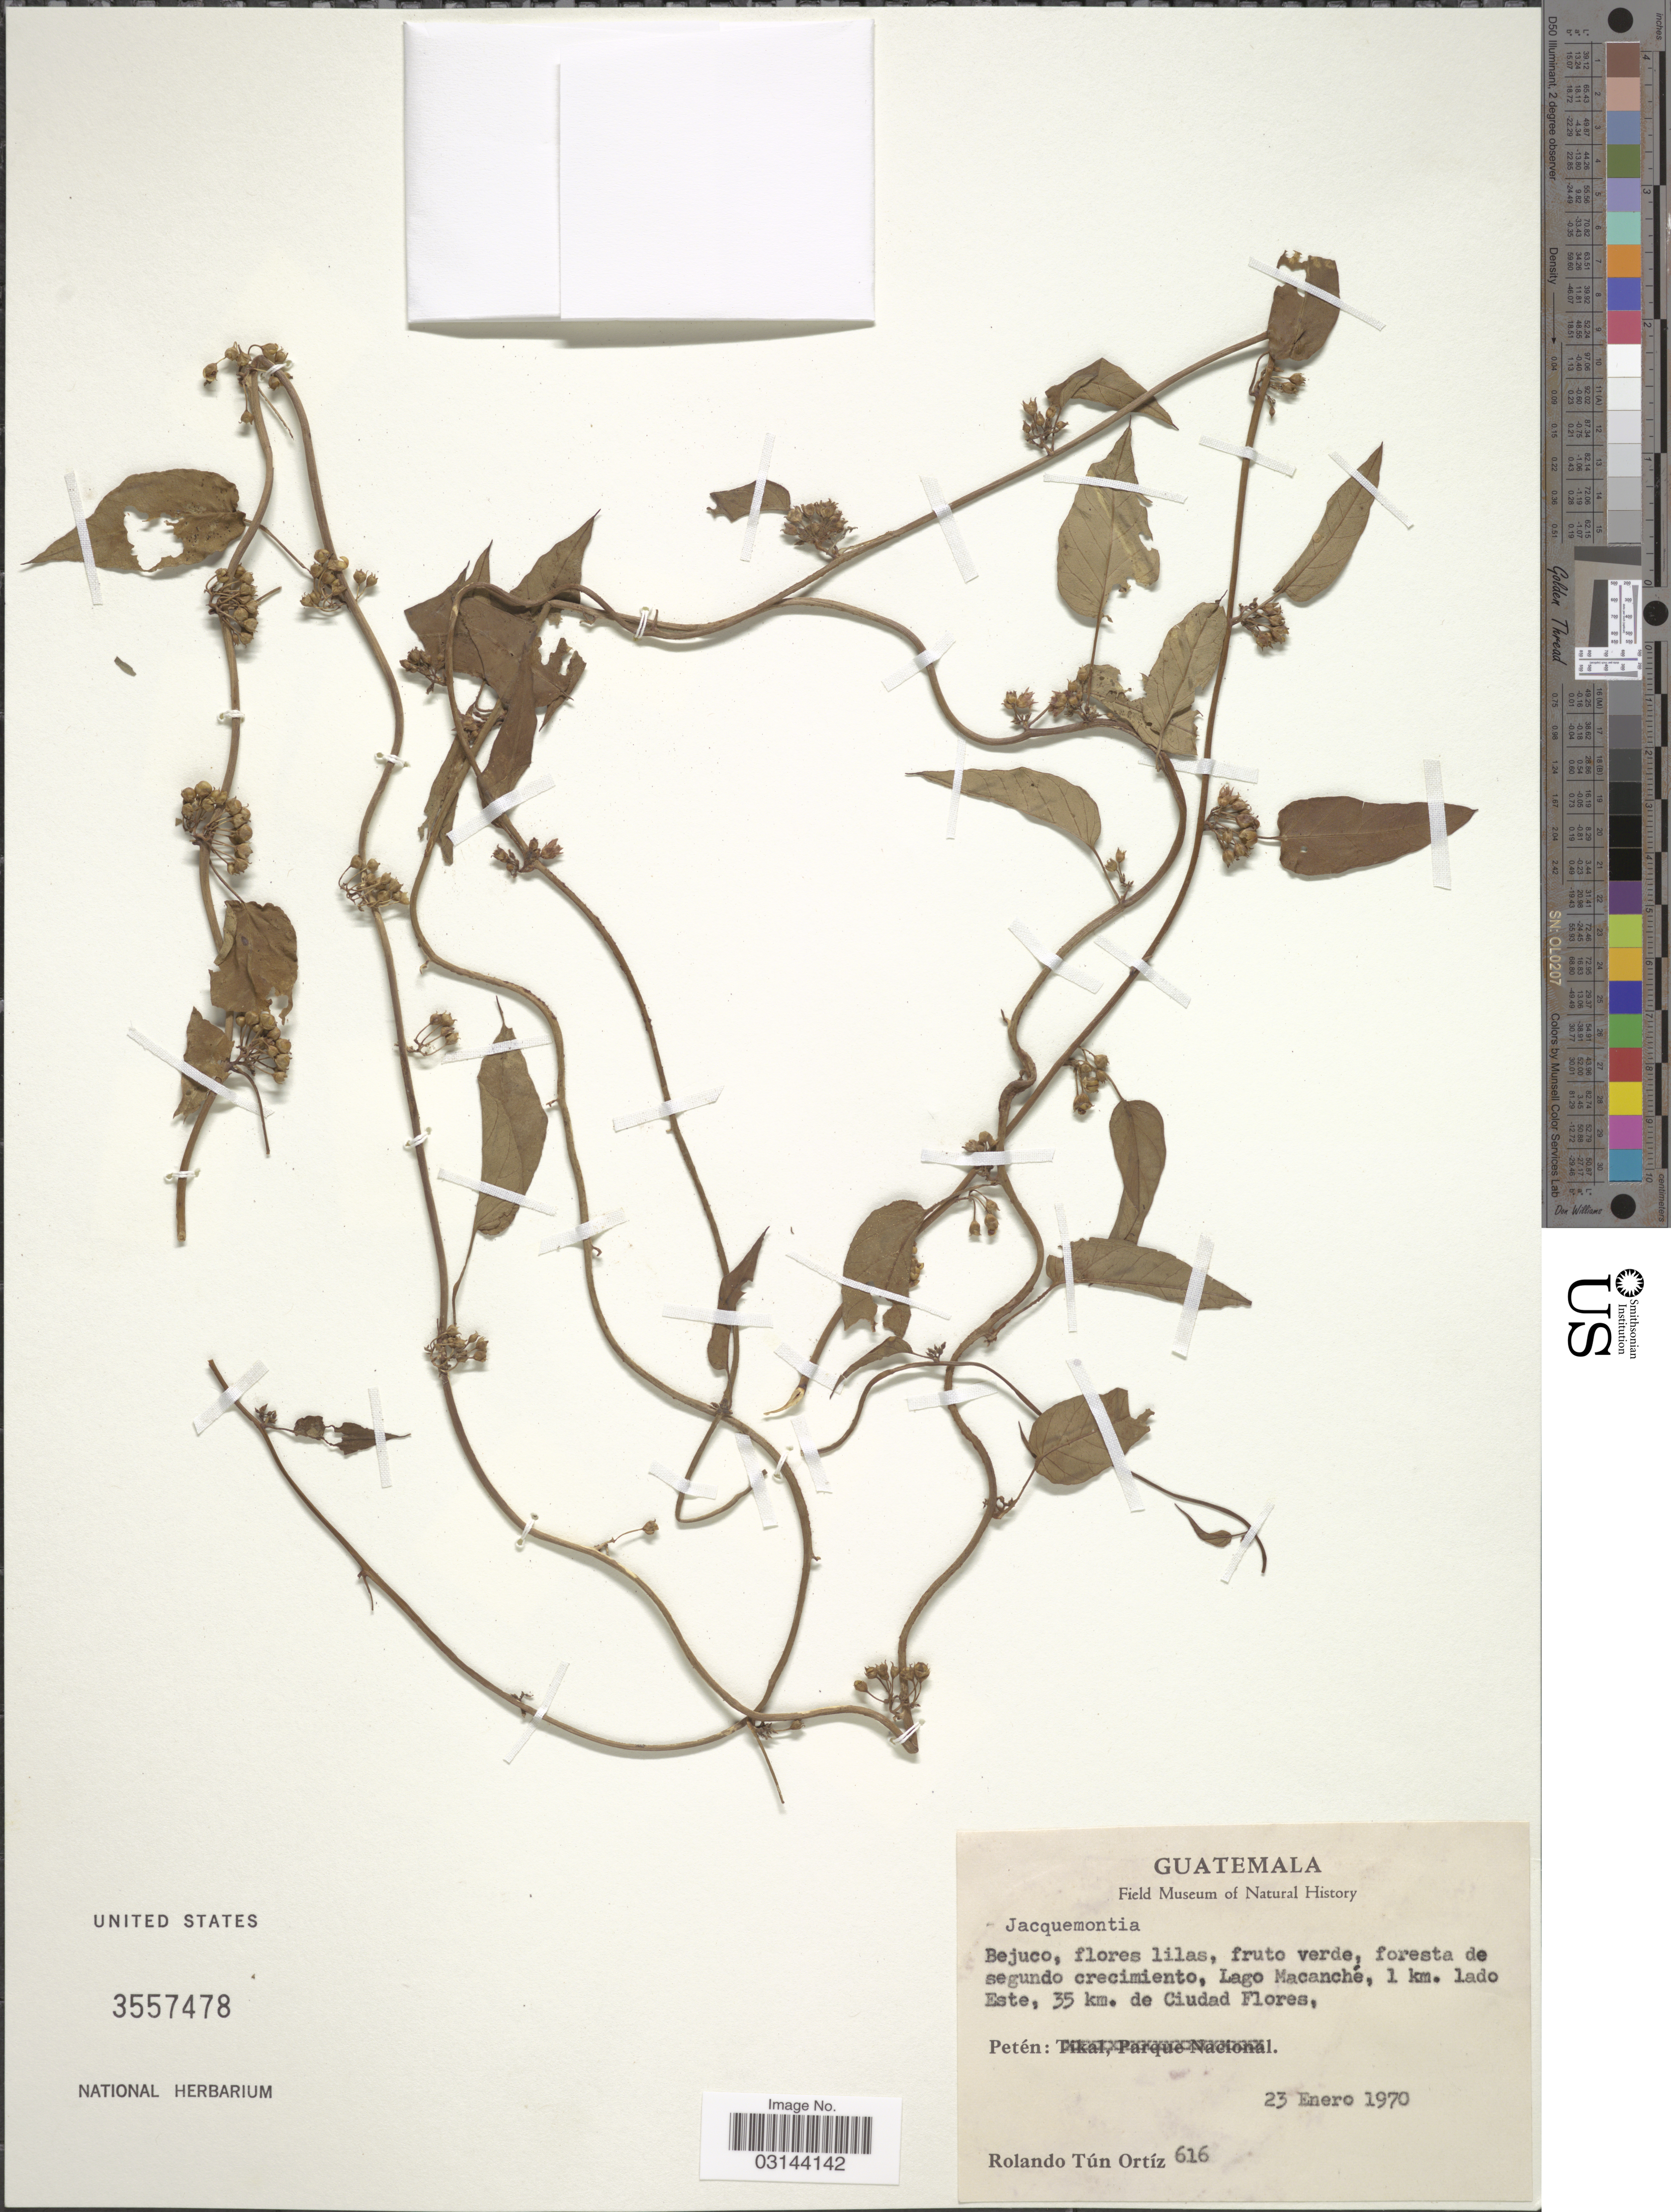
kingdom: Plantae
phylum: Tracheophyta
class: Magnoliopsida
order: Solanales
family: Convolvulaceae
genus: Jacquemontia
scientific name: Jacquemontia sp.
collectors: R. T. Ortíz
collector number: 616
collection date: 1970-01-23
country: Guatemala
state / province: El Petén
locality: Bejuco, Lago Macanché, 1 km. lado Este, 35 km. de Ciudad Flores, Petén.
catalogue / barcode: US 3557478